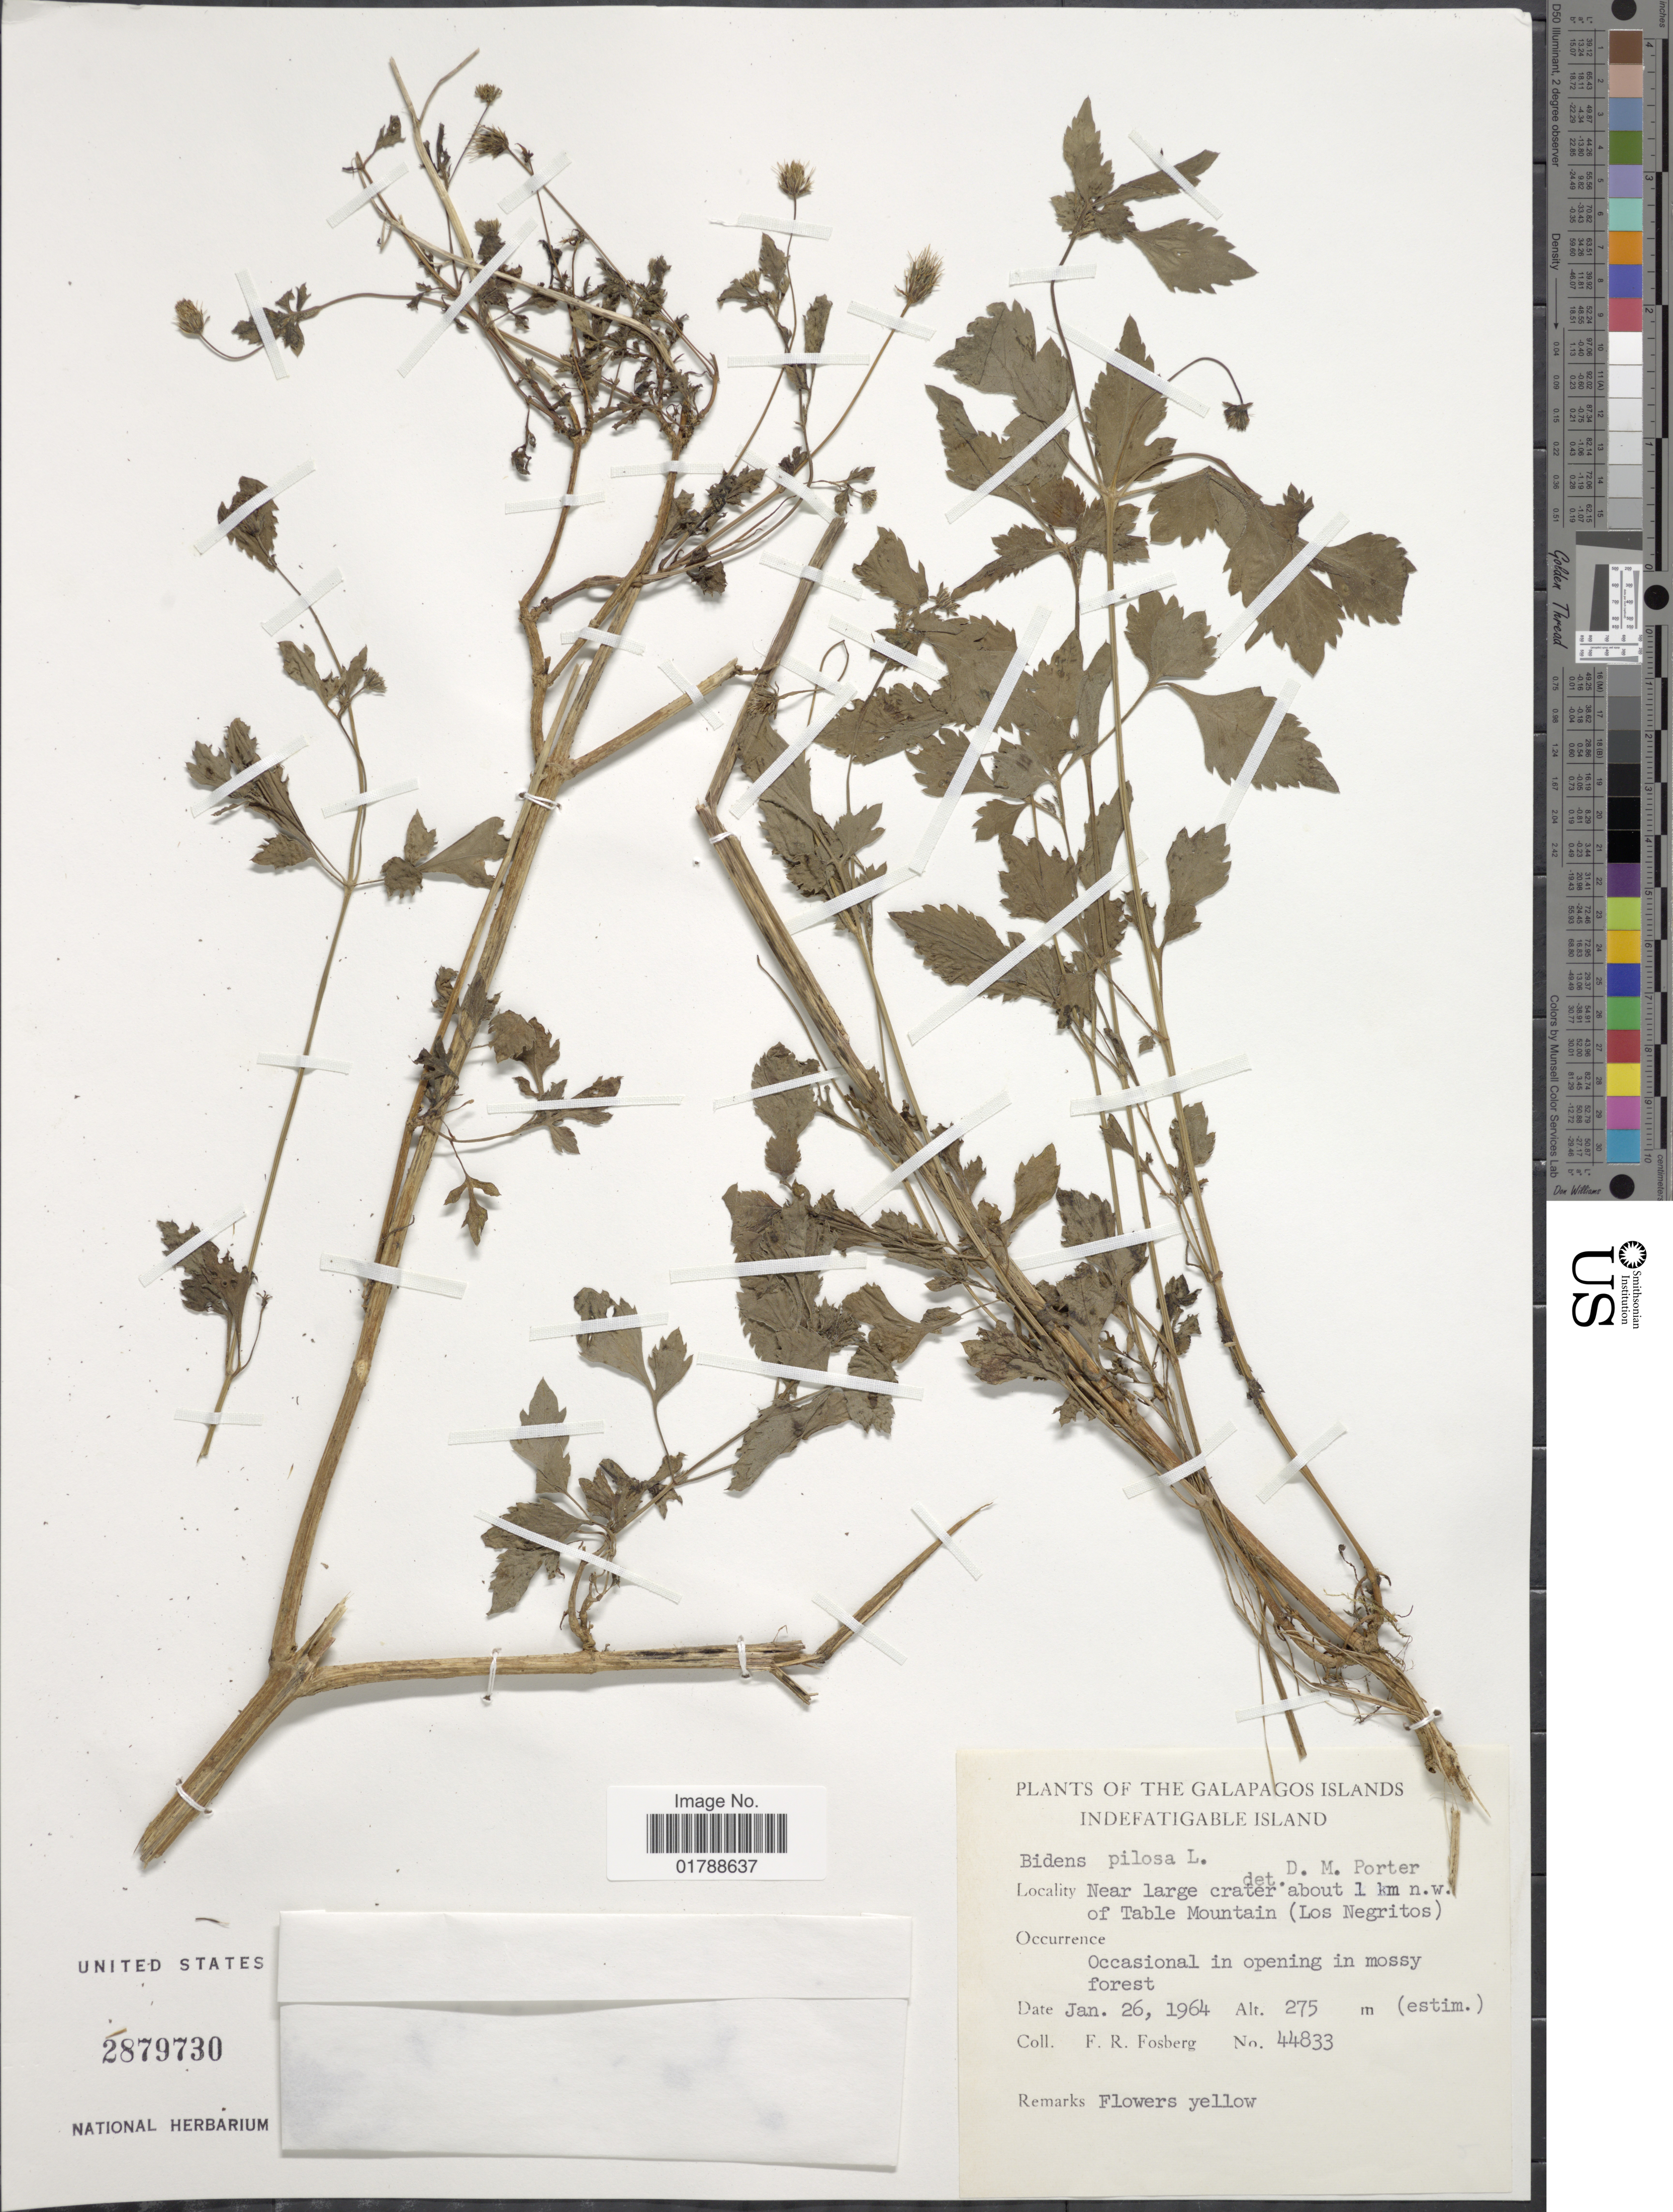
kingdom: Plantae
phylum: Tracheophyta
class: Magnoliopsida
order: Asterales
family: Asteraceae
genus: Bidens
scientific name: Bidens pilosa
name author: L.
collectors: F. R. Fosberg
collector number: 44833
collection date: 1964-01-26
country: Ecuador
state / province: Colón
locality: The Galapagos Islands. Indefatigable Island. Near large crater about 1 km n.w. of Table Mountain (Los Negritos)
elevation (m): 275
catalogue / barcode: US 2879730